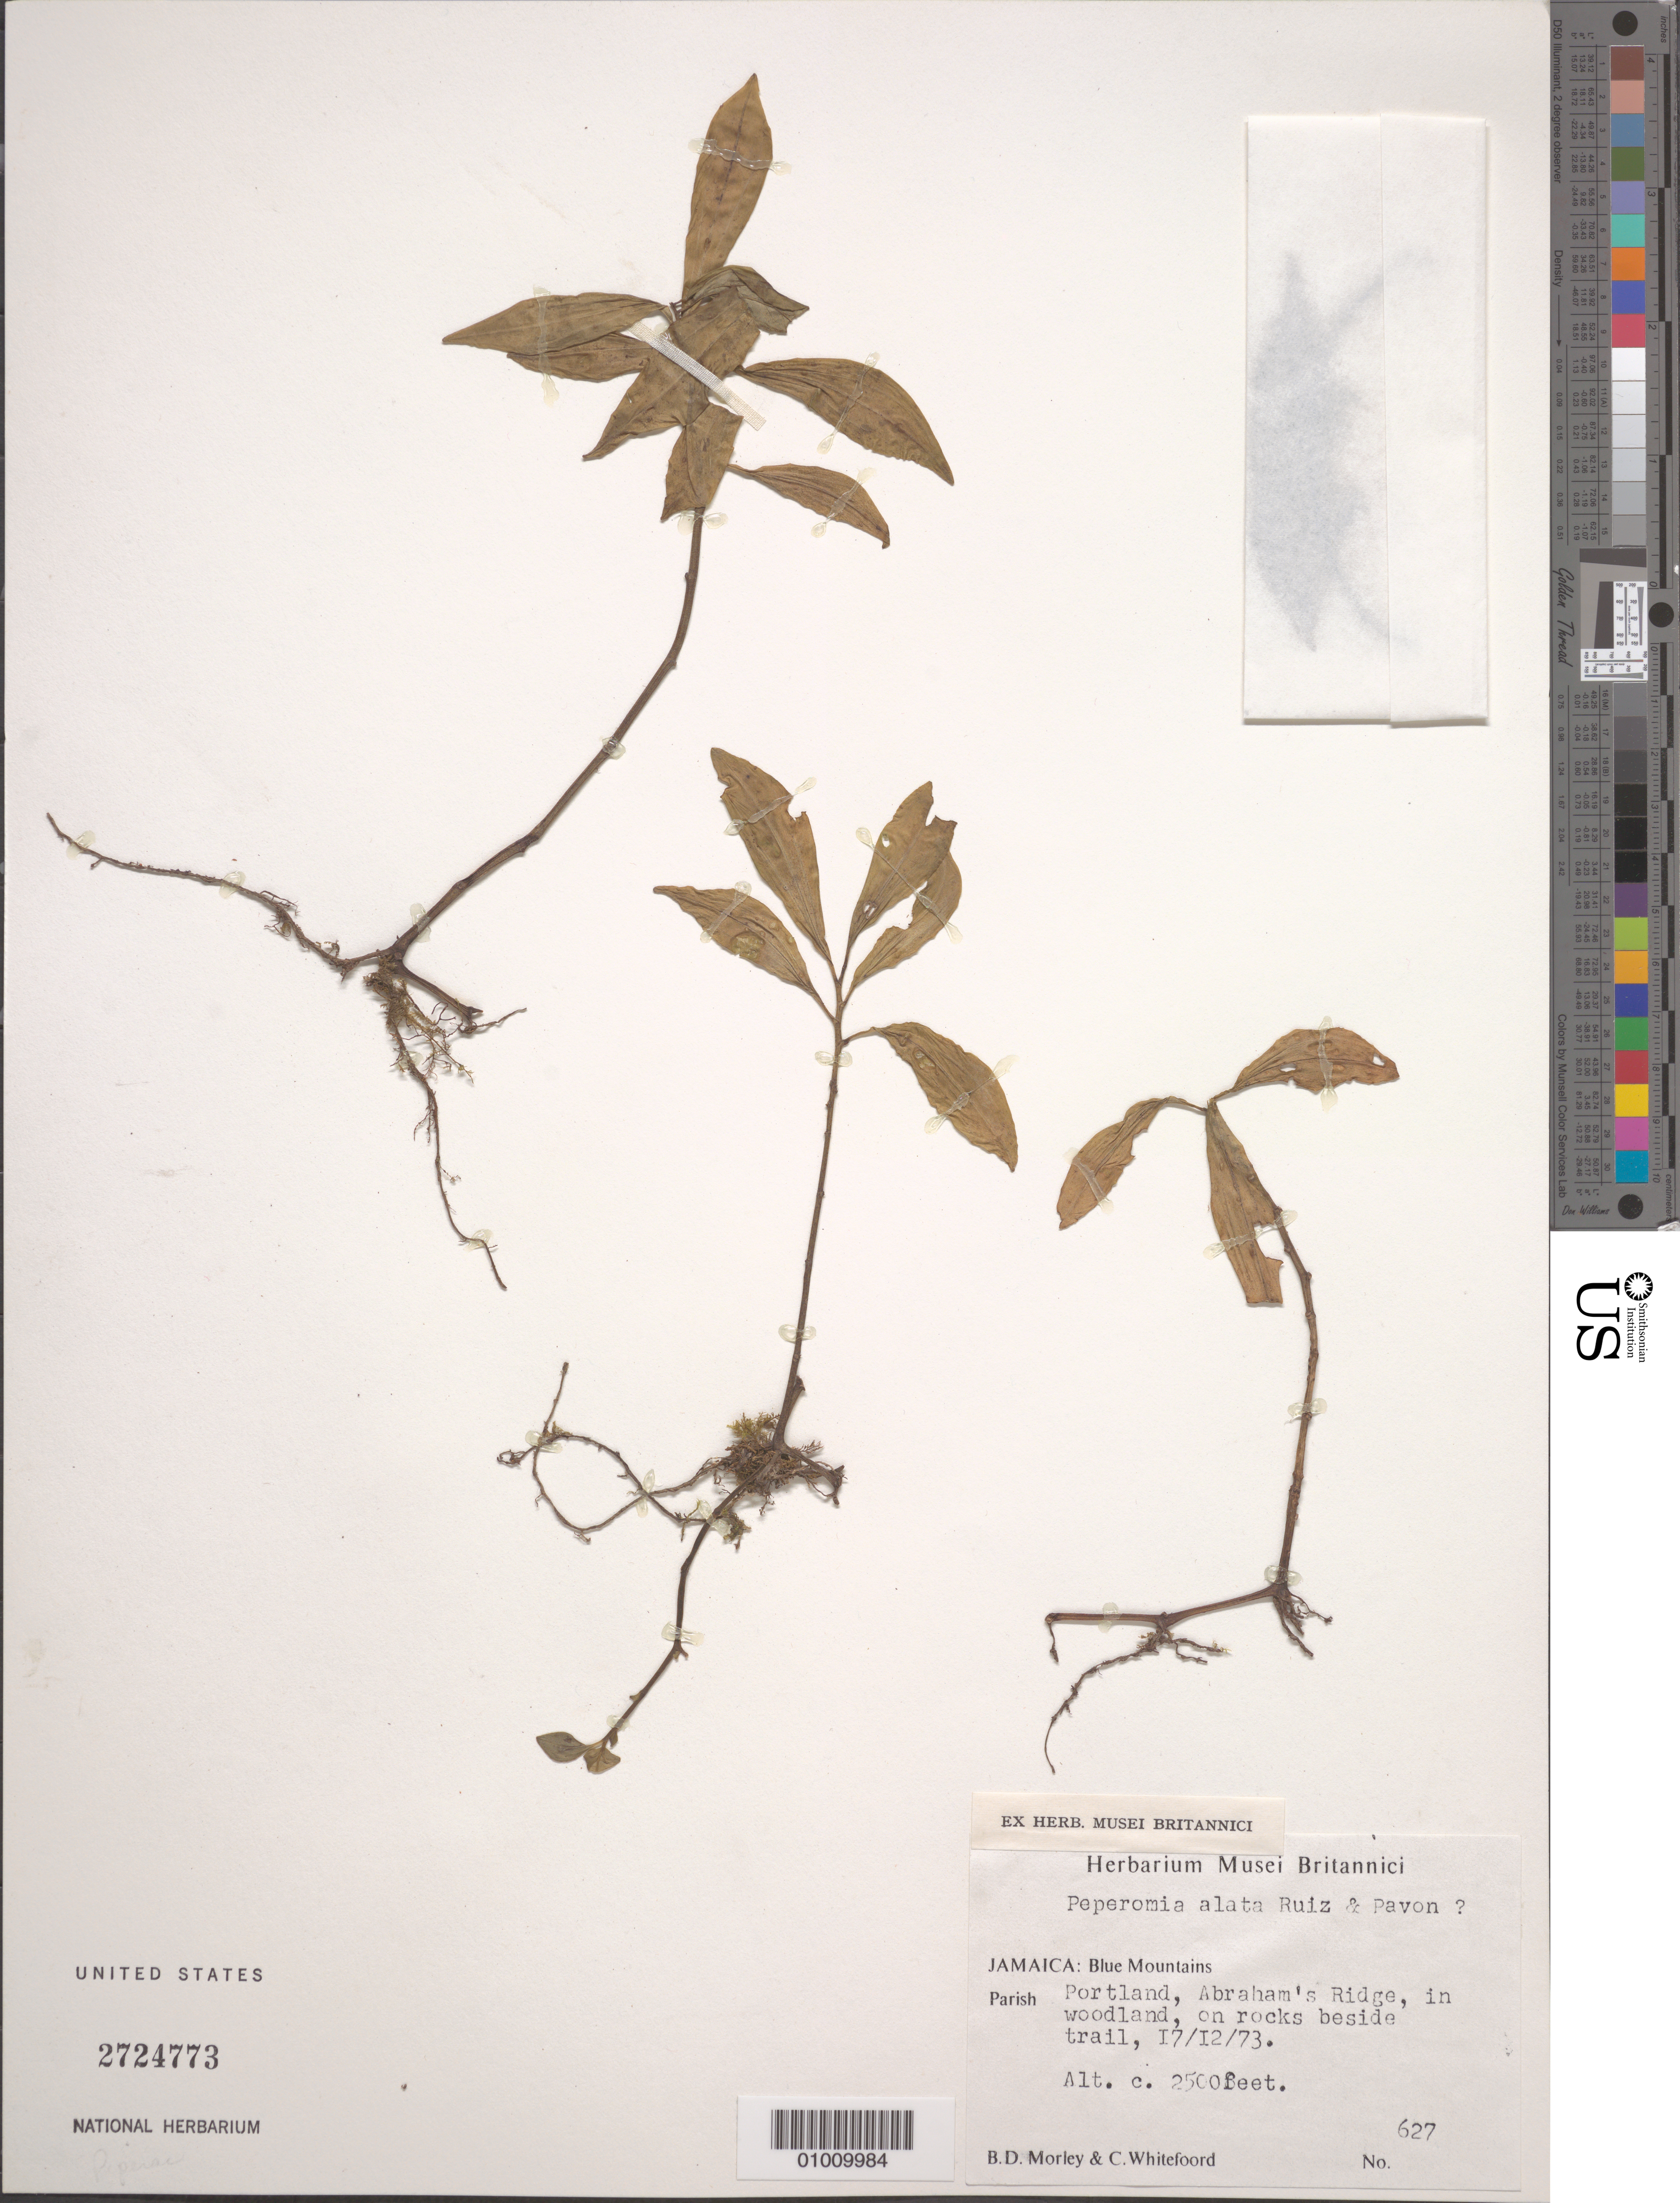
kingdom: Plantae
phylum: Tracheophyta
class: Magnoliopsida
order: Piperales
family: Piperaceae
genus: Peperomia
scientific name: Peperomia alata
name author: Ruiz & Pav.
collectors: C. Whitefoord & B. D. Morley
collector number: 627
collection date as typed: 17 Dec 1973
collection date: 1973-12-17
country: Jamaica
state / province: Portland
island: Jamaica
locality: Portland, Ambraham's Ridge, in woodland, on rocks beside trail. Blue Mountains.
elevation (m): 762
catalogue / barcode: US 2724773